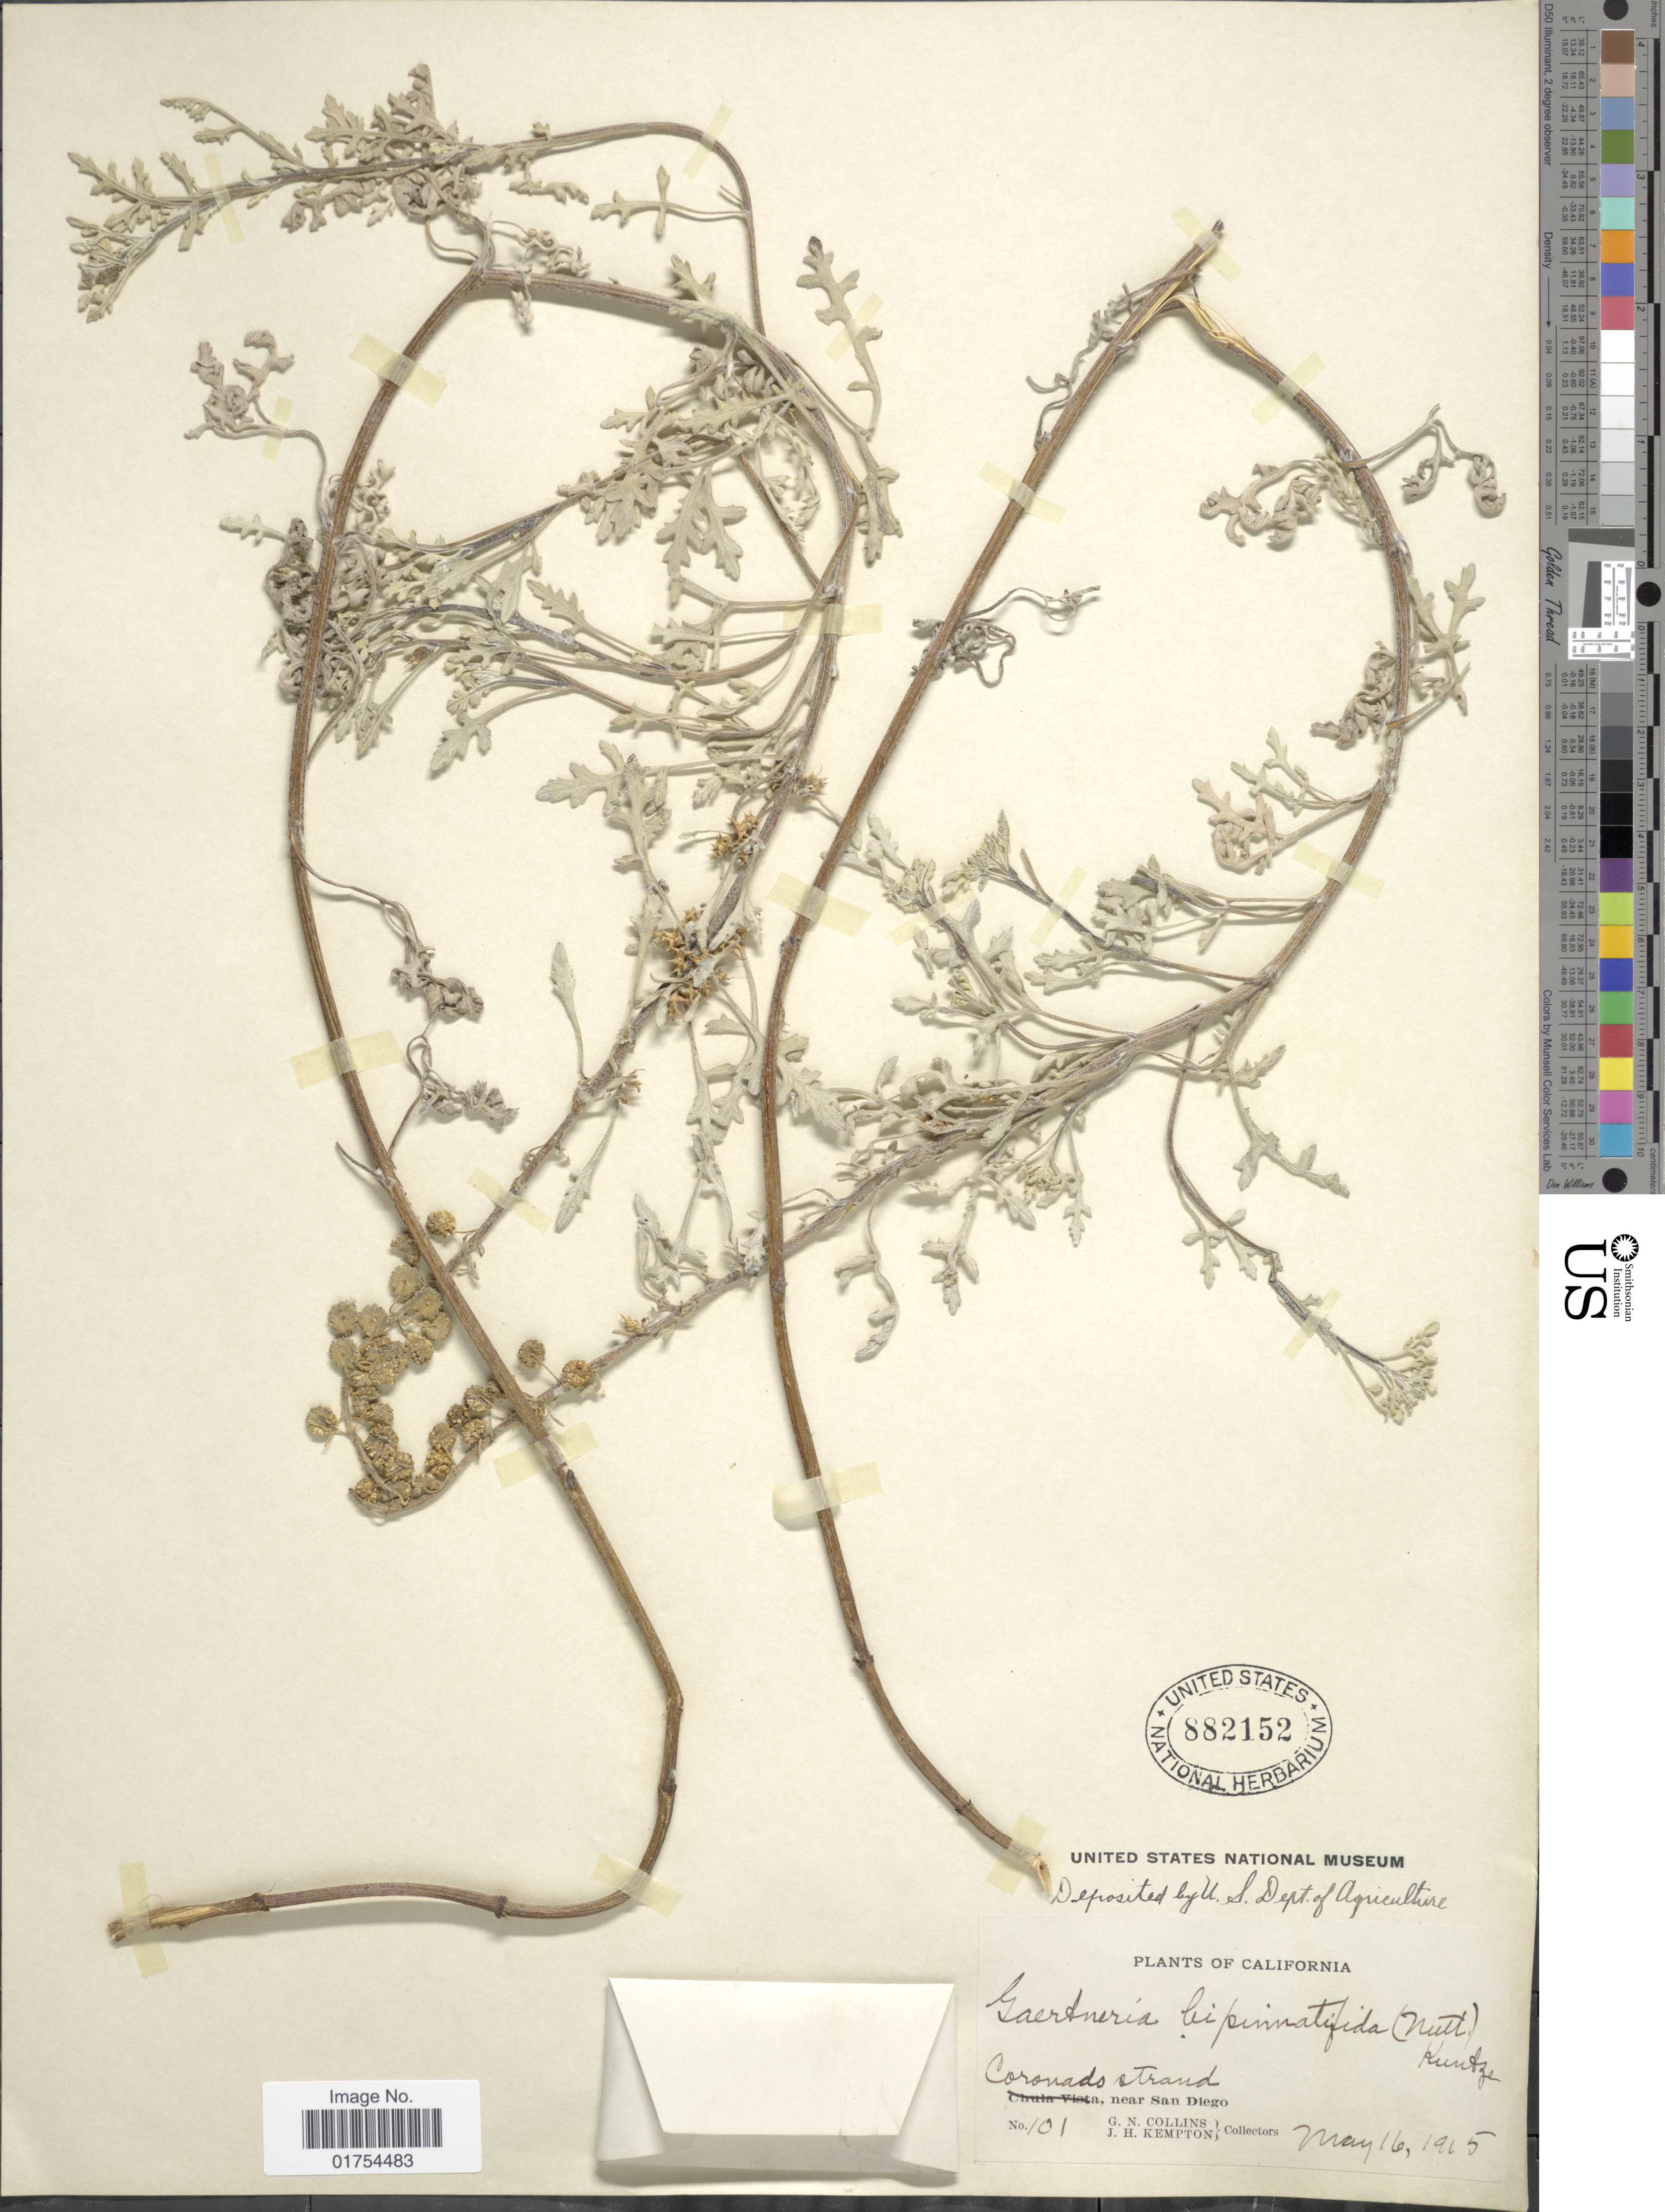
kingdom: Plantae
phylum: Tracheophyta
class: Magnoliopsida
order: Asterales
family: Asteraceae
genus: Franseria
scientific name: Franseria bipinnatifida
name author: (A. Gray) A. Gray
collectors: G. Collins & J. H. Kempton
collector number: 101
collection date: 1915-05-16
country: United States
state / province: California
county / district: San Diego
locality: Coronado Strand, near San Diego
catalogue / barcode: US 882152